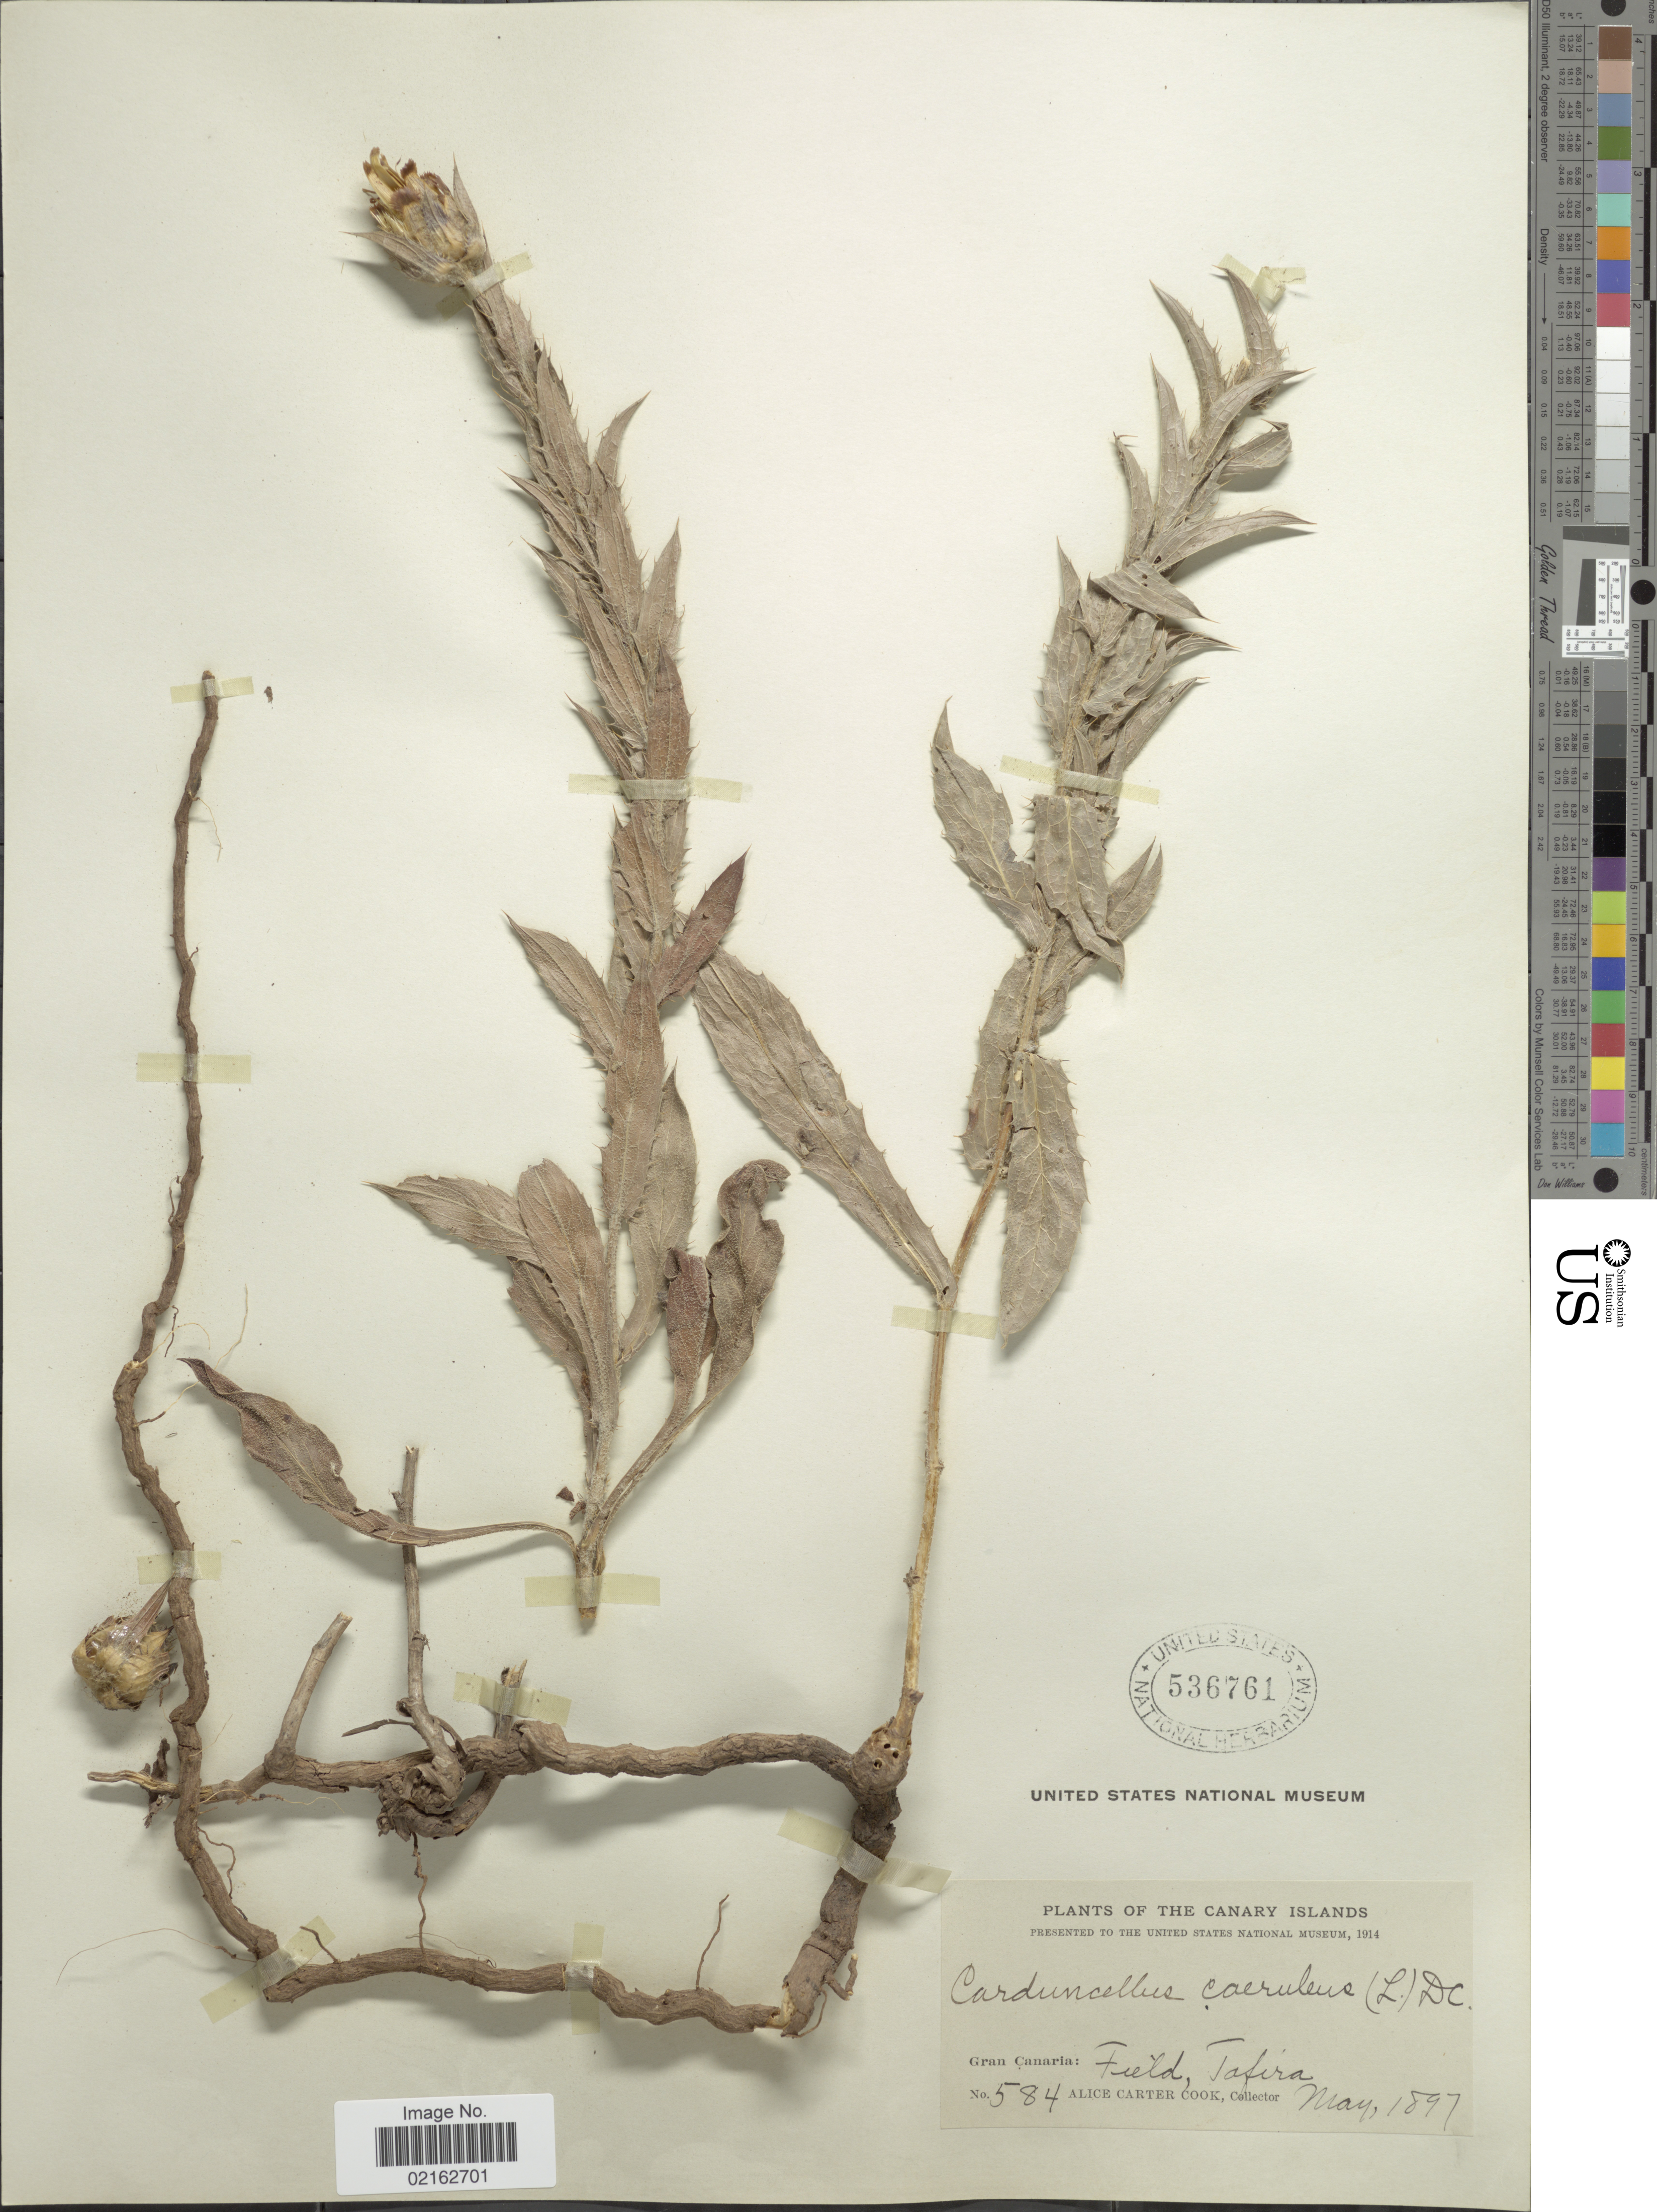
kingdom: Plantae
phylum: Tracheophyta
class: Magnoliopsida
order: Asterales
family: Asteraceae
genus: Carduncellus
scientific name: Carduncellus caeruleus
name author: (L.) Less.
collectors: Alice C. Cook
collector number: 584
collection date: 1897-05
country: Spain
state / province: Canarias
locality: Canary Islands, Gran Canaria, Field, Tafira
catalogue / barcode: US 536761